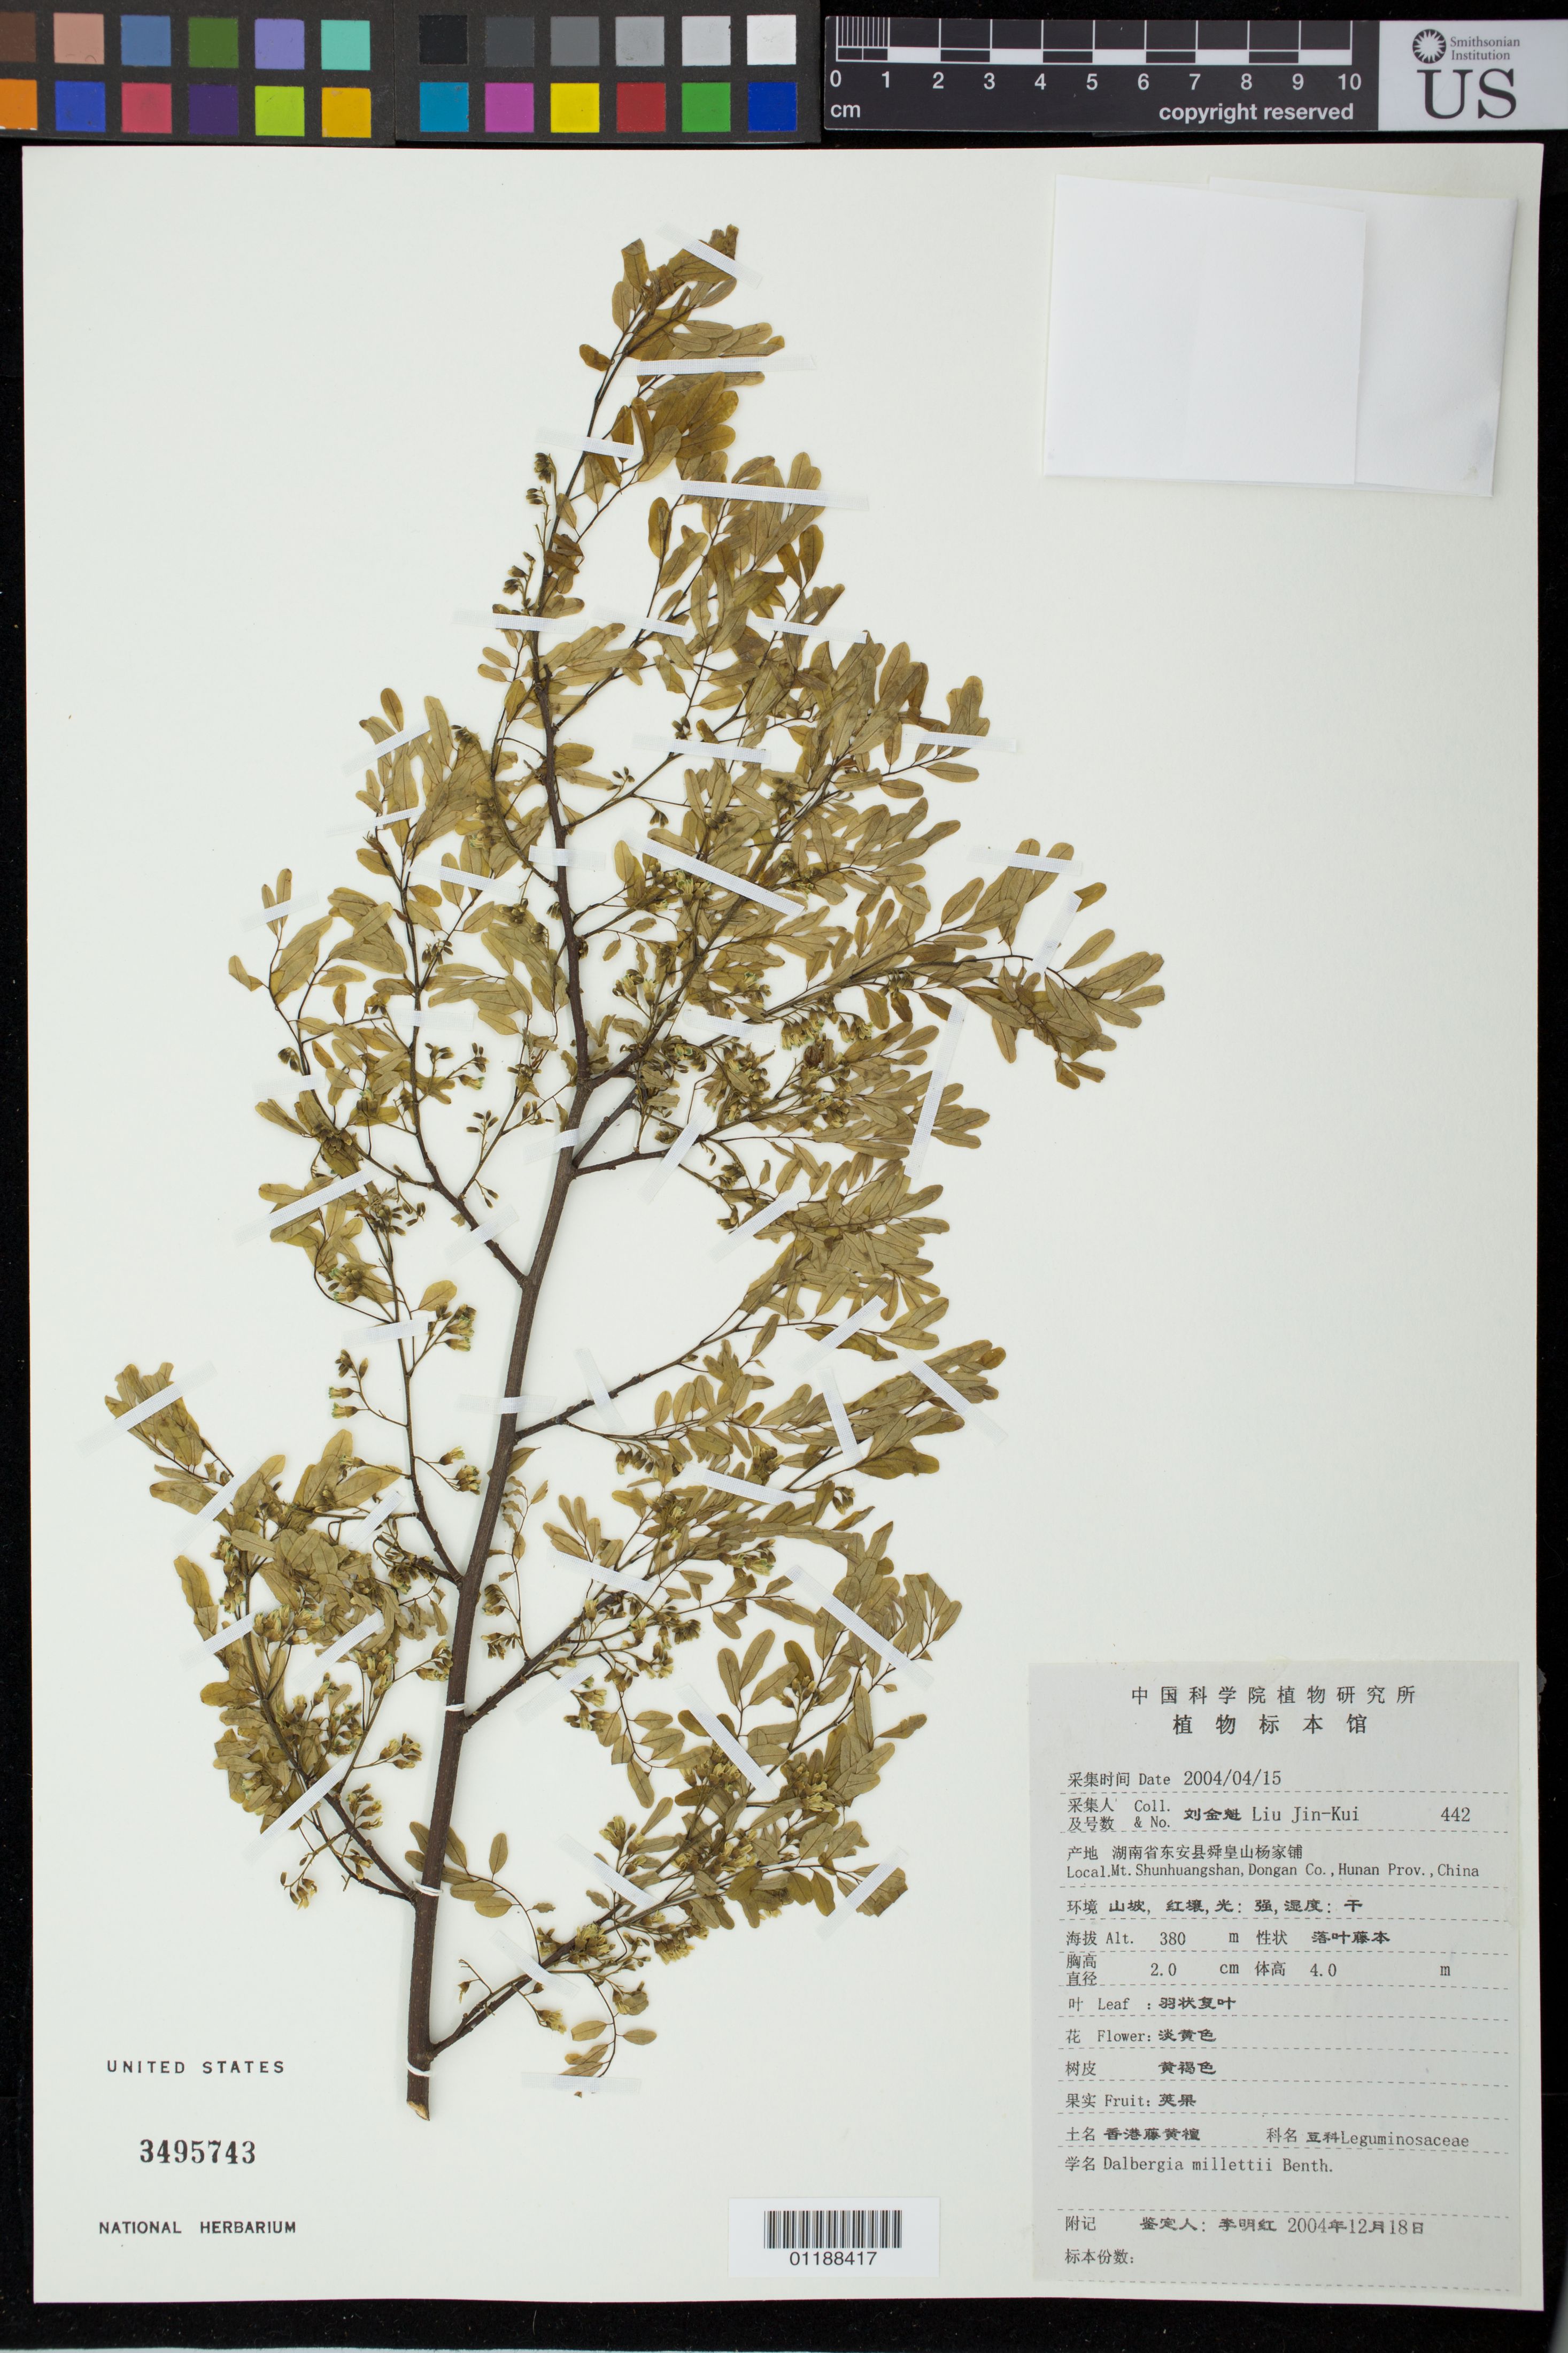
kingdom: Plantae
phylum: Tracheophyta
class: Magnoliopsida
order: Fabales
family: Fabaceae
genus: Dalbergia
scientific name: Dalbergia millettii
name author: Benth.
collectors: J. K. Liu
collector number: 442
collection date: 2004-04-15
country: China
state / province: Hunan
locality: Mt. Shunhuangshan, Dongan Co.,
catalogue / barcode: US 3495743